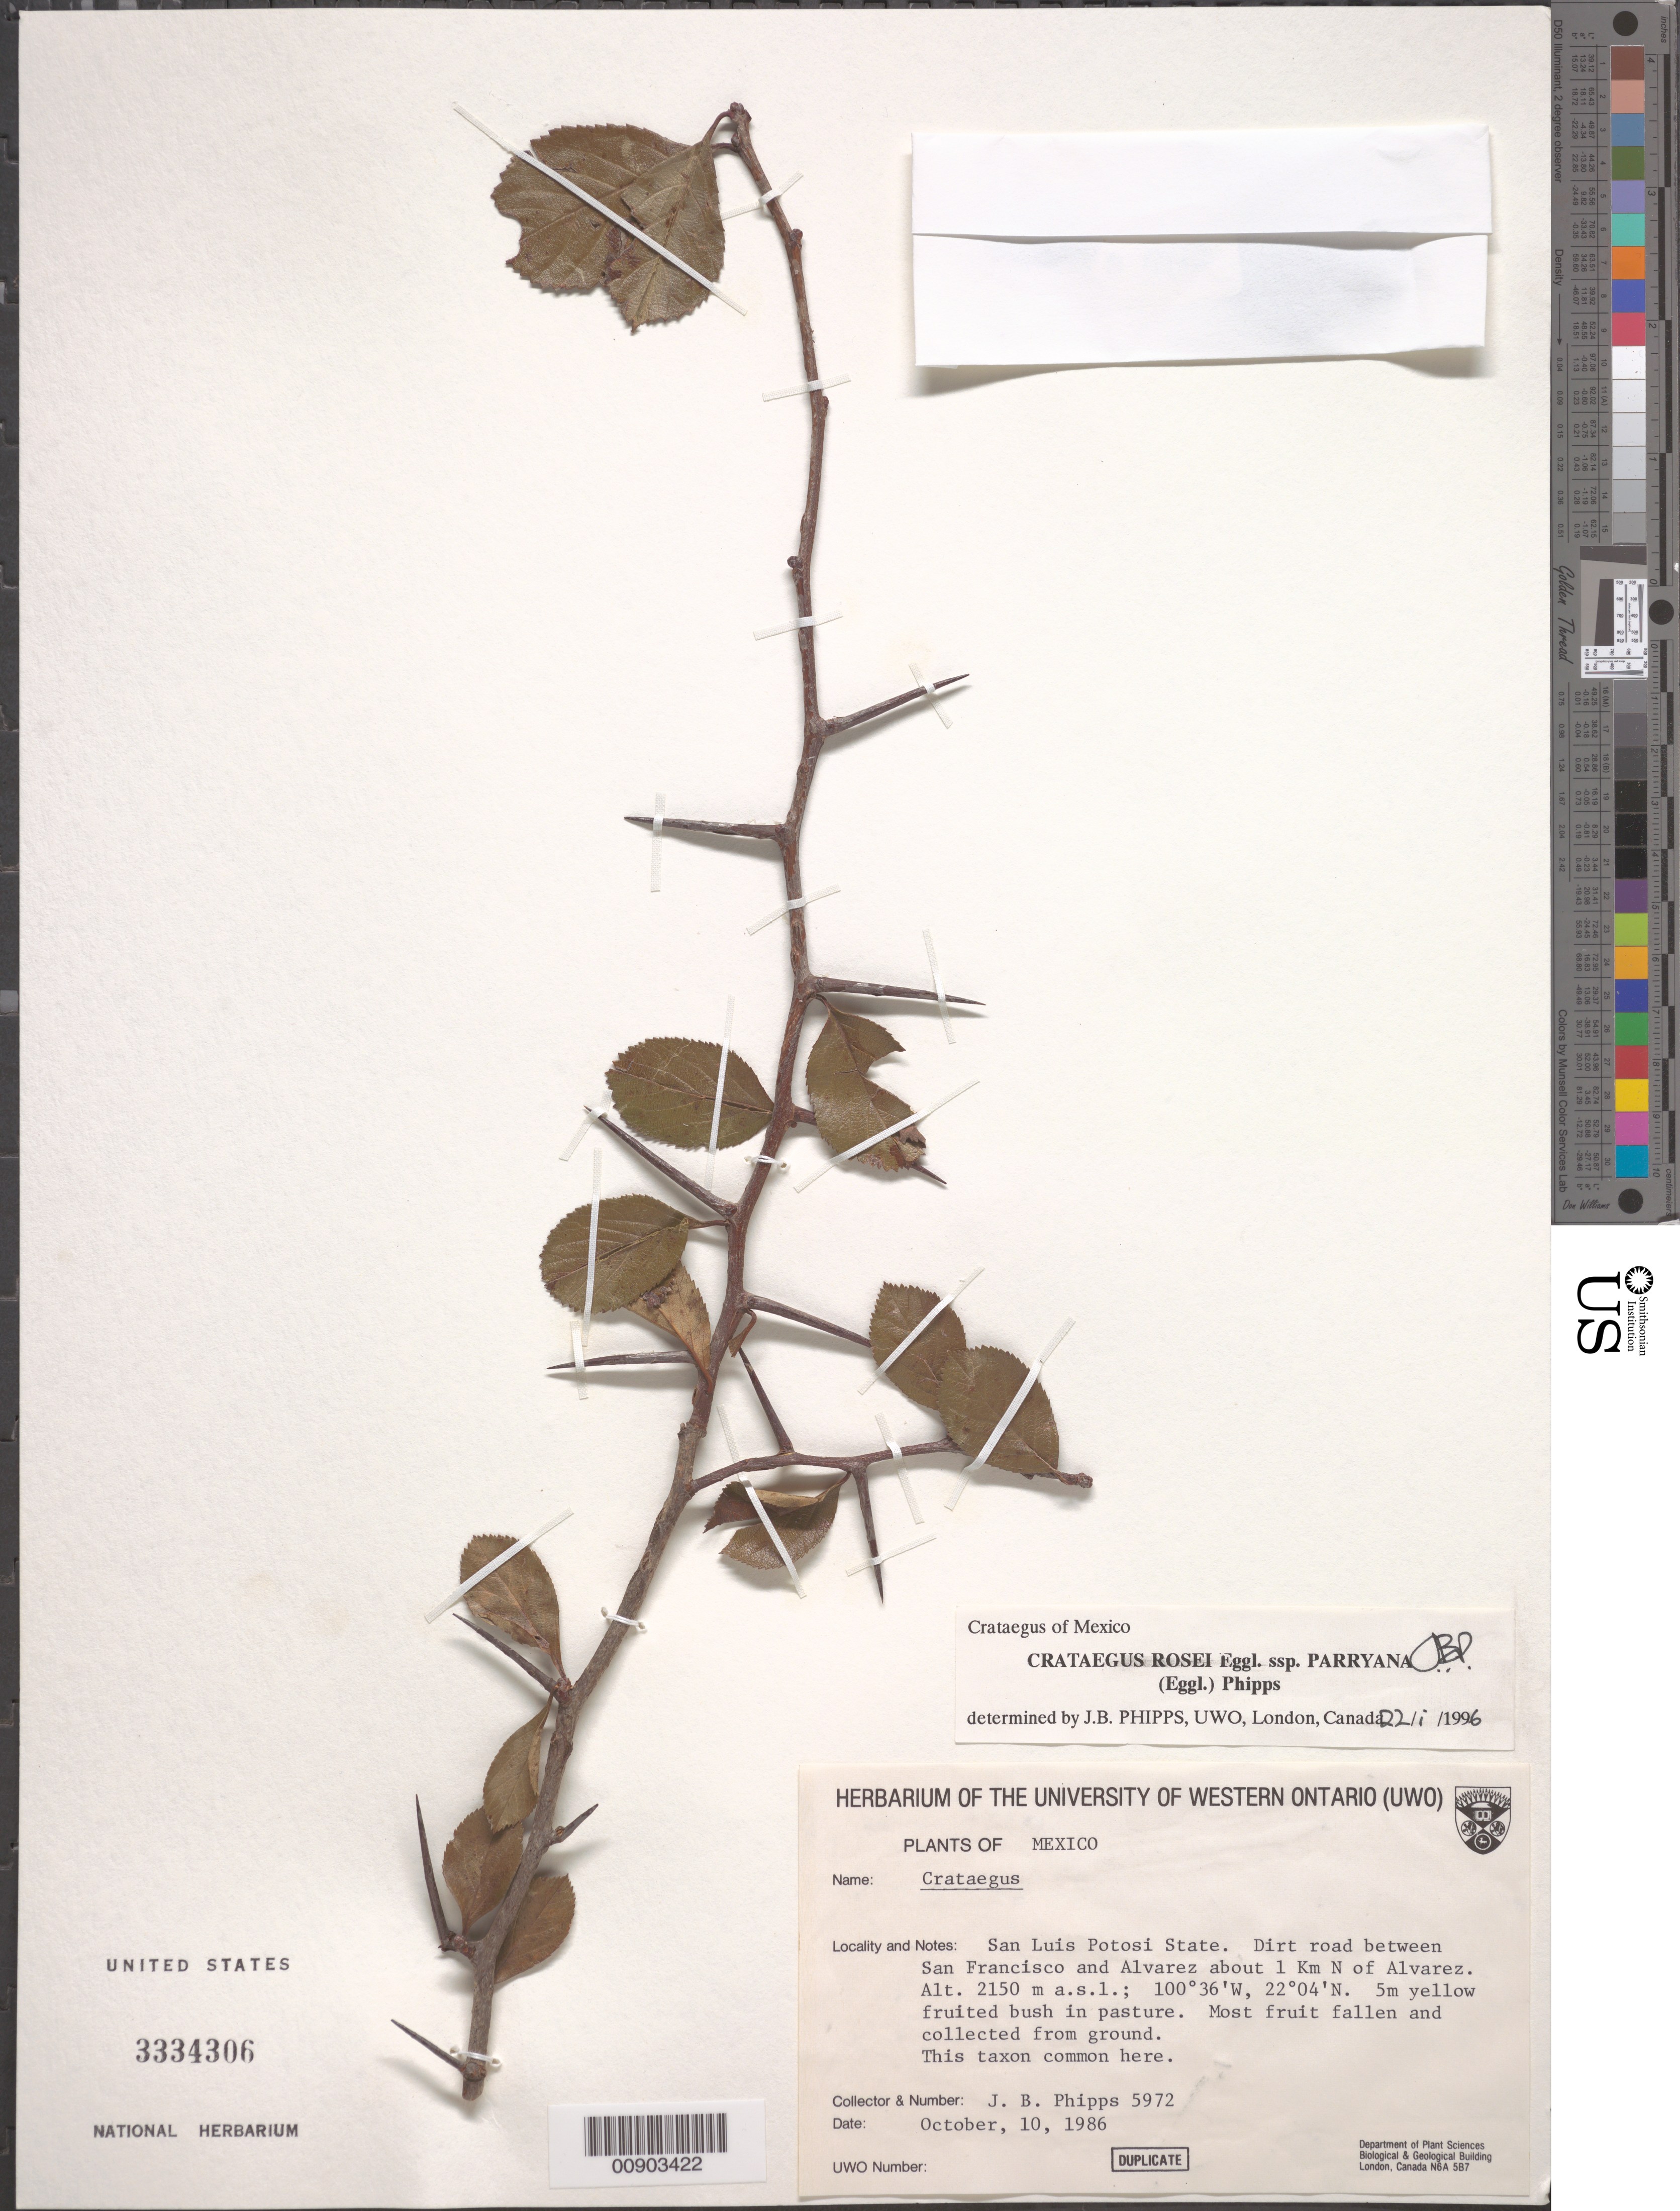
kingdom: Plantae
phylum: Tracheophyta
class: Magnoliopsida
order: Rosales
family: Rosaceae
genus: Crataegus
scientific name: Crataegus rosei subsp. parryana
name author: Eggl.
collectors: J. Phipps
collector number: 5972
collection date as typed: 10 Oct 1986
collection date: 1986-10-10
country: Mexico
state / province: San Luis Potosí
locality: San Luis Potosí State. Dirt road between San Francisco and Alvarez about 1 km N of Alvarez.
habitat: In pasture.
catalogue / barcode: US 3334306